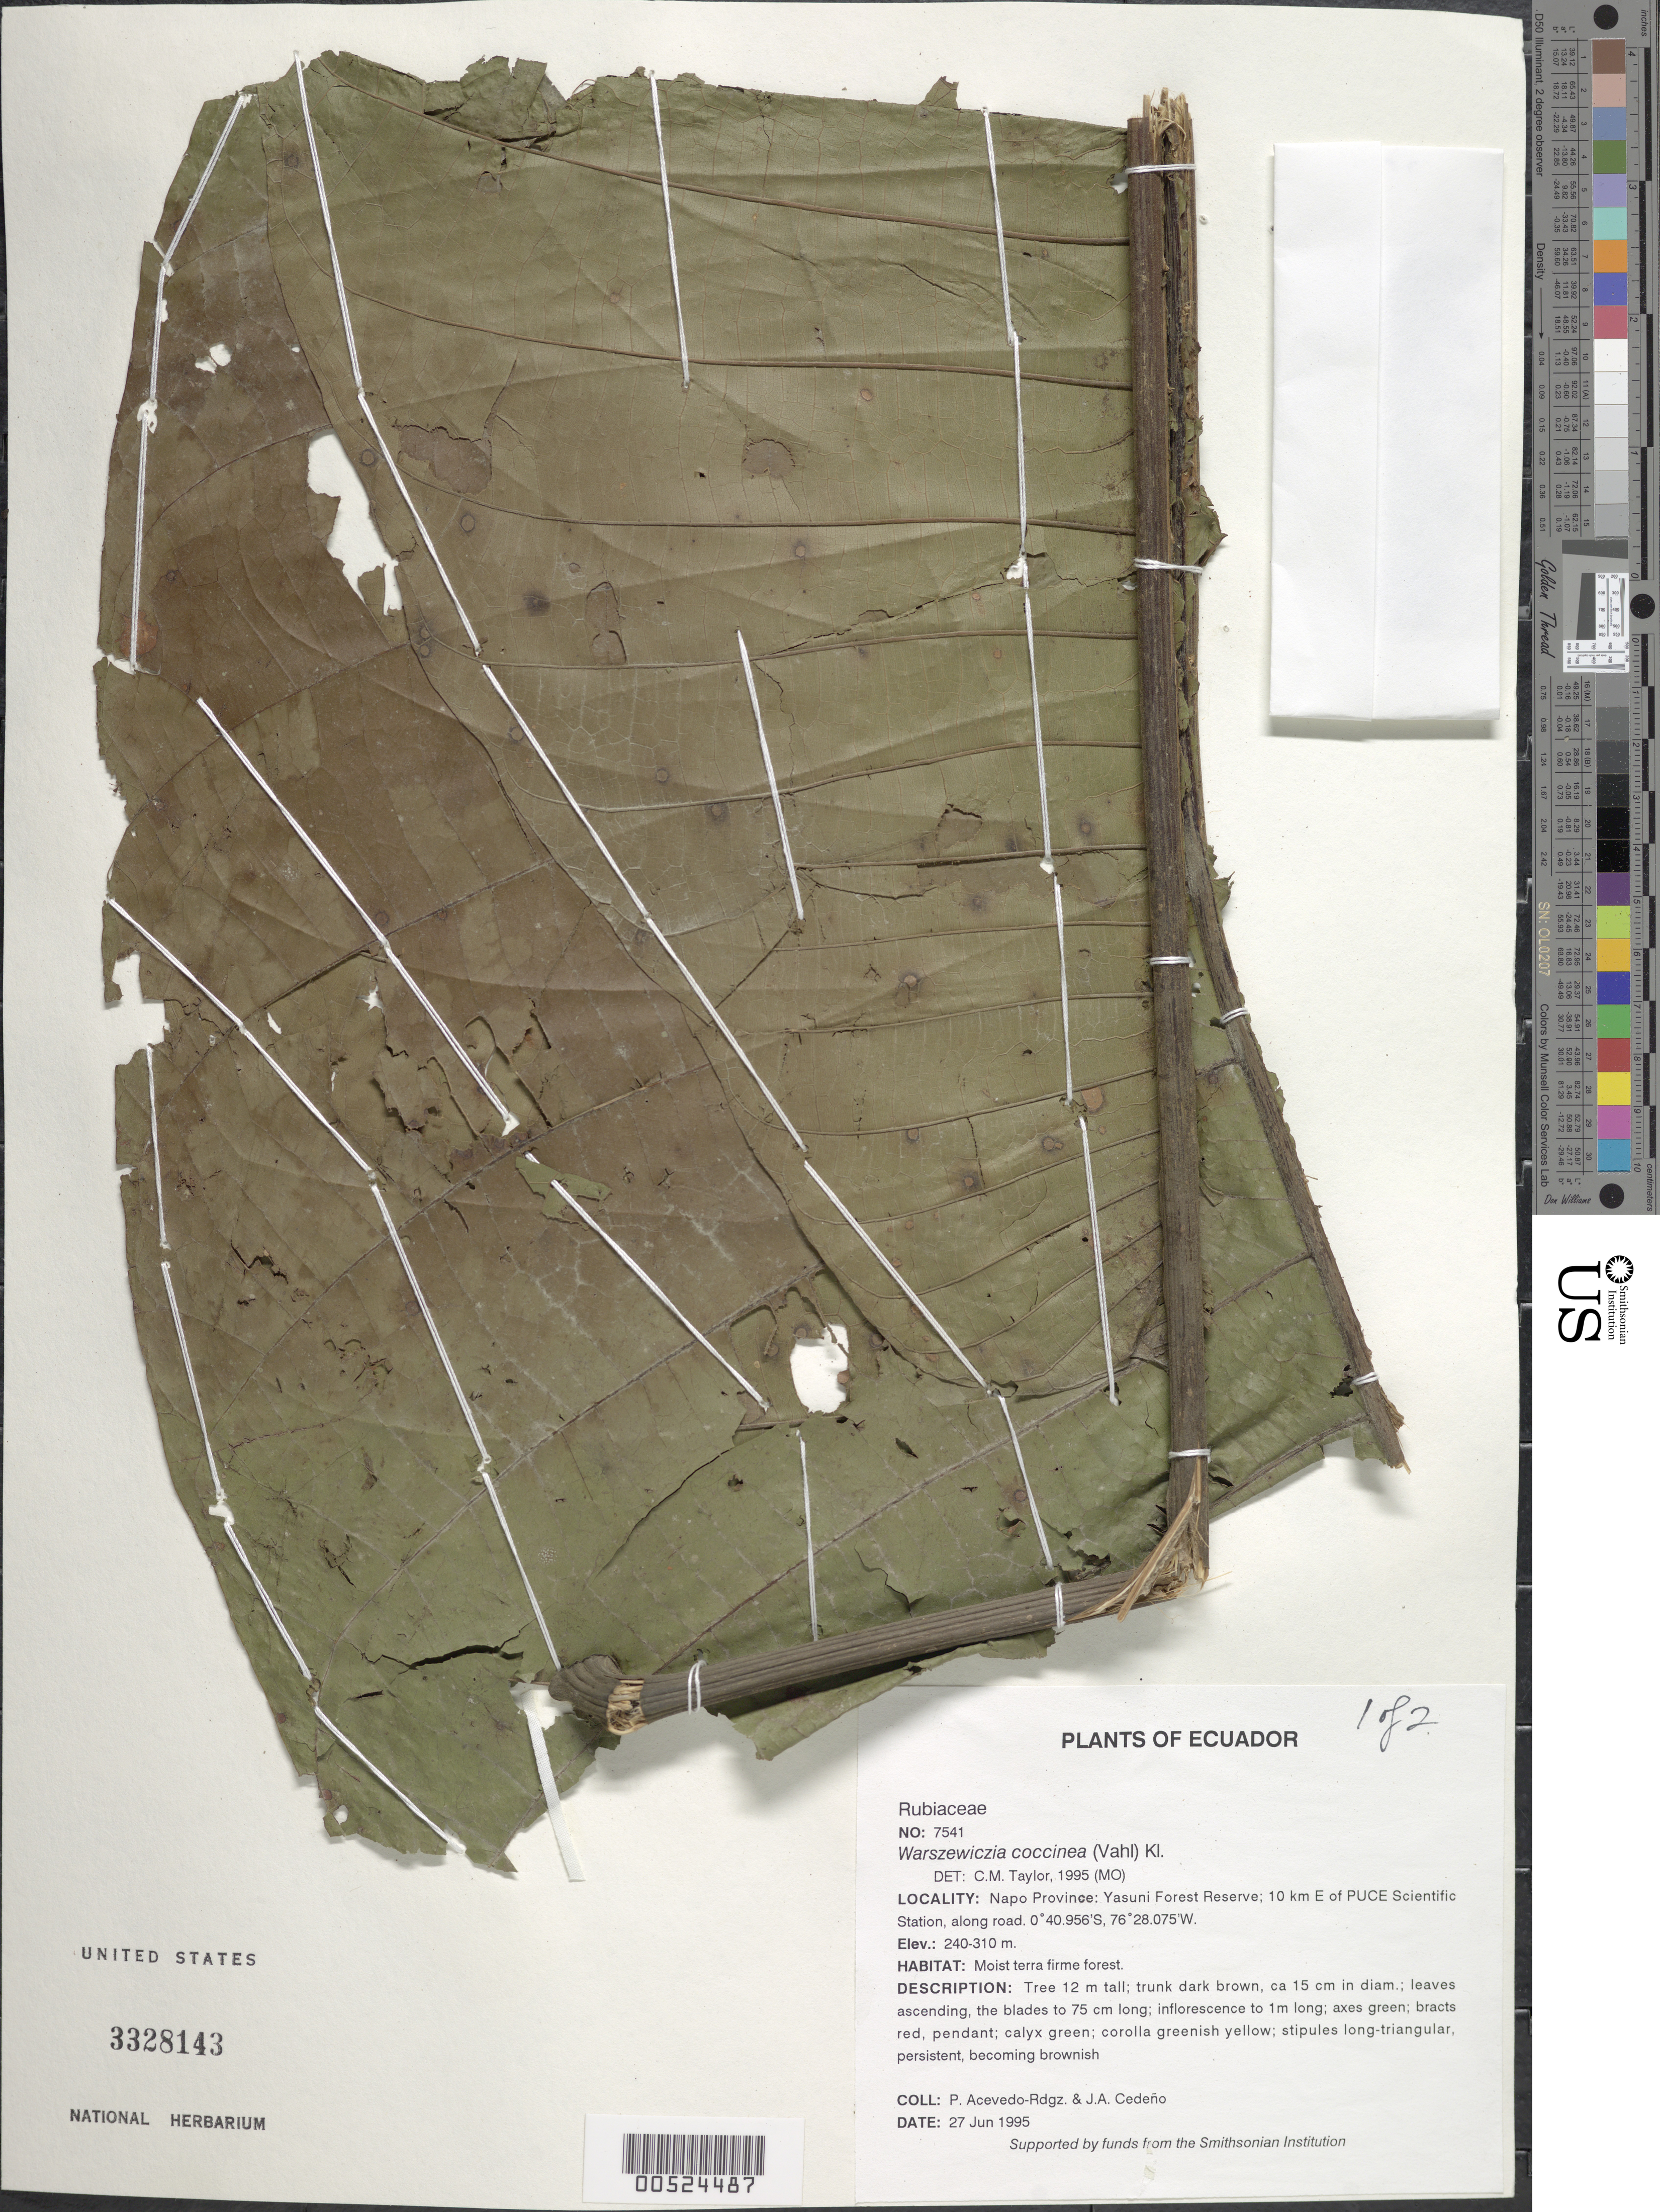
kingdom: Plantae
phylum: Tracheophyta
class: Magnoliopsida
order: Gentianales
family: Rubiaceae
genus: Warszewiczia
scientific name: Warszewiczia coccinea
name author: (Vahl) Klotzsch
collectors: P. Acevedo-Rodr. & J. A. Cedeño M.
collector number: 7541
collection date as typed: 27 Jun 1995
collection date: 1995-06-27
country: Ecuador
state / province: Napo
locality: Yasuni Forest Reserve; 10 km E of Puce Scientific Station along road.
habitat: Moist terra firme forest.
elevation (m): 240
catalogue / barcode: US 3328143